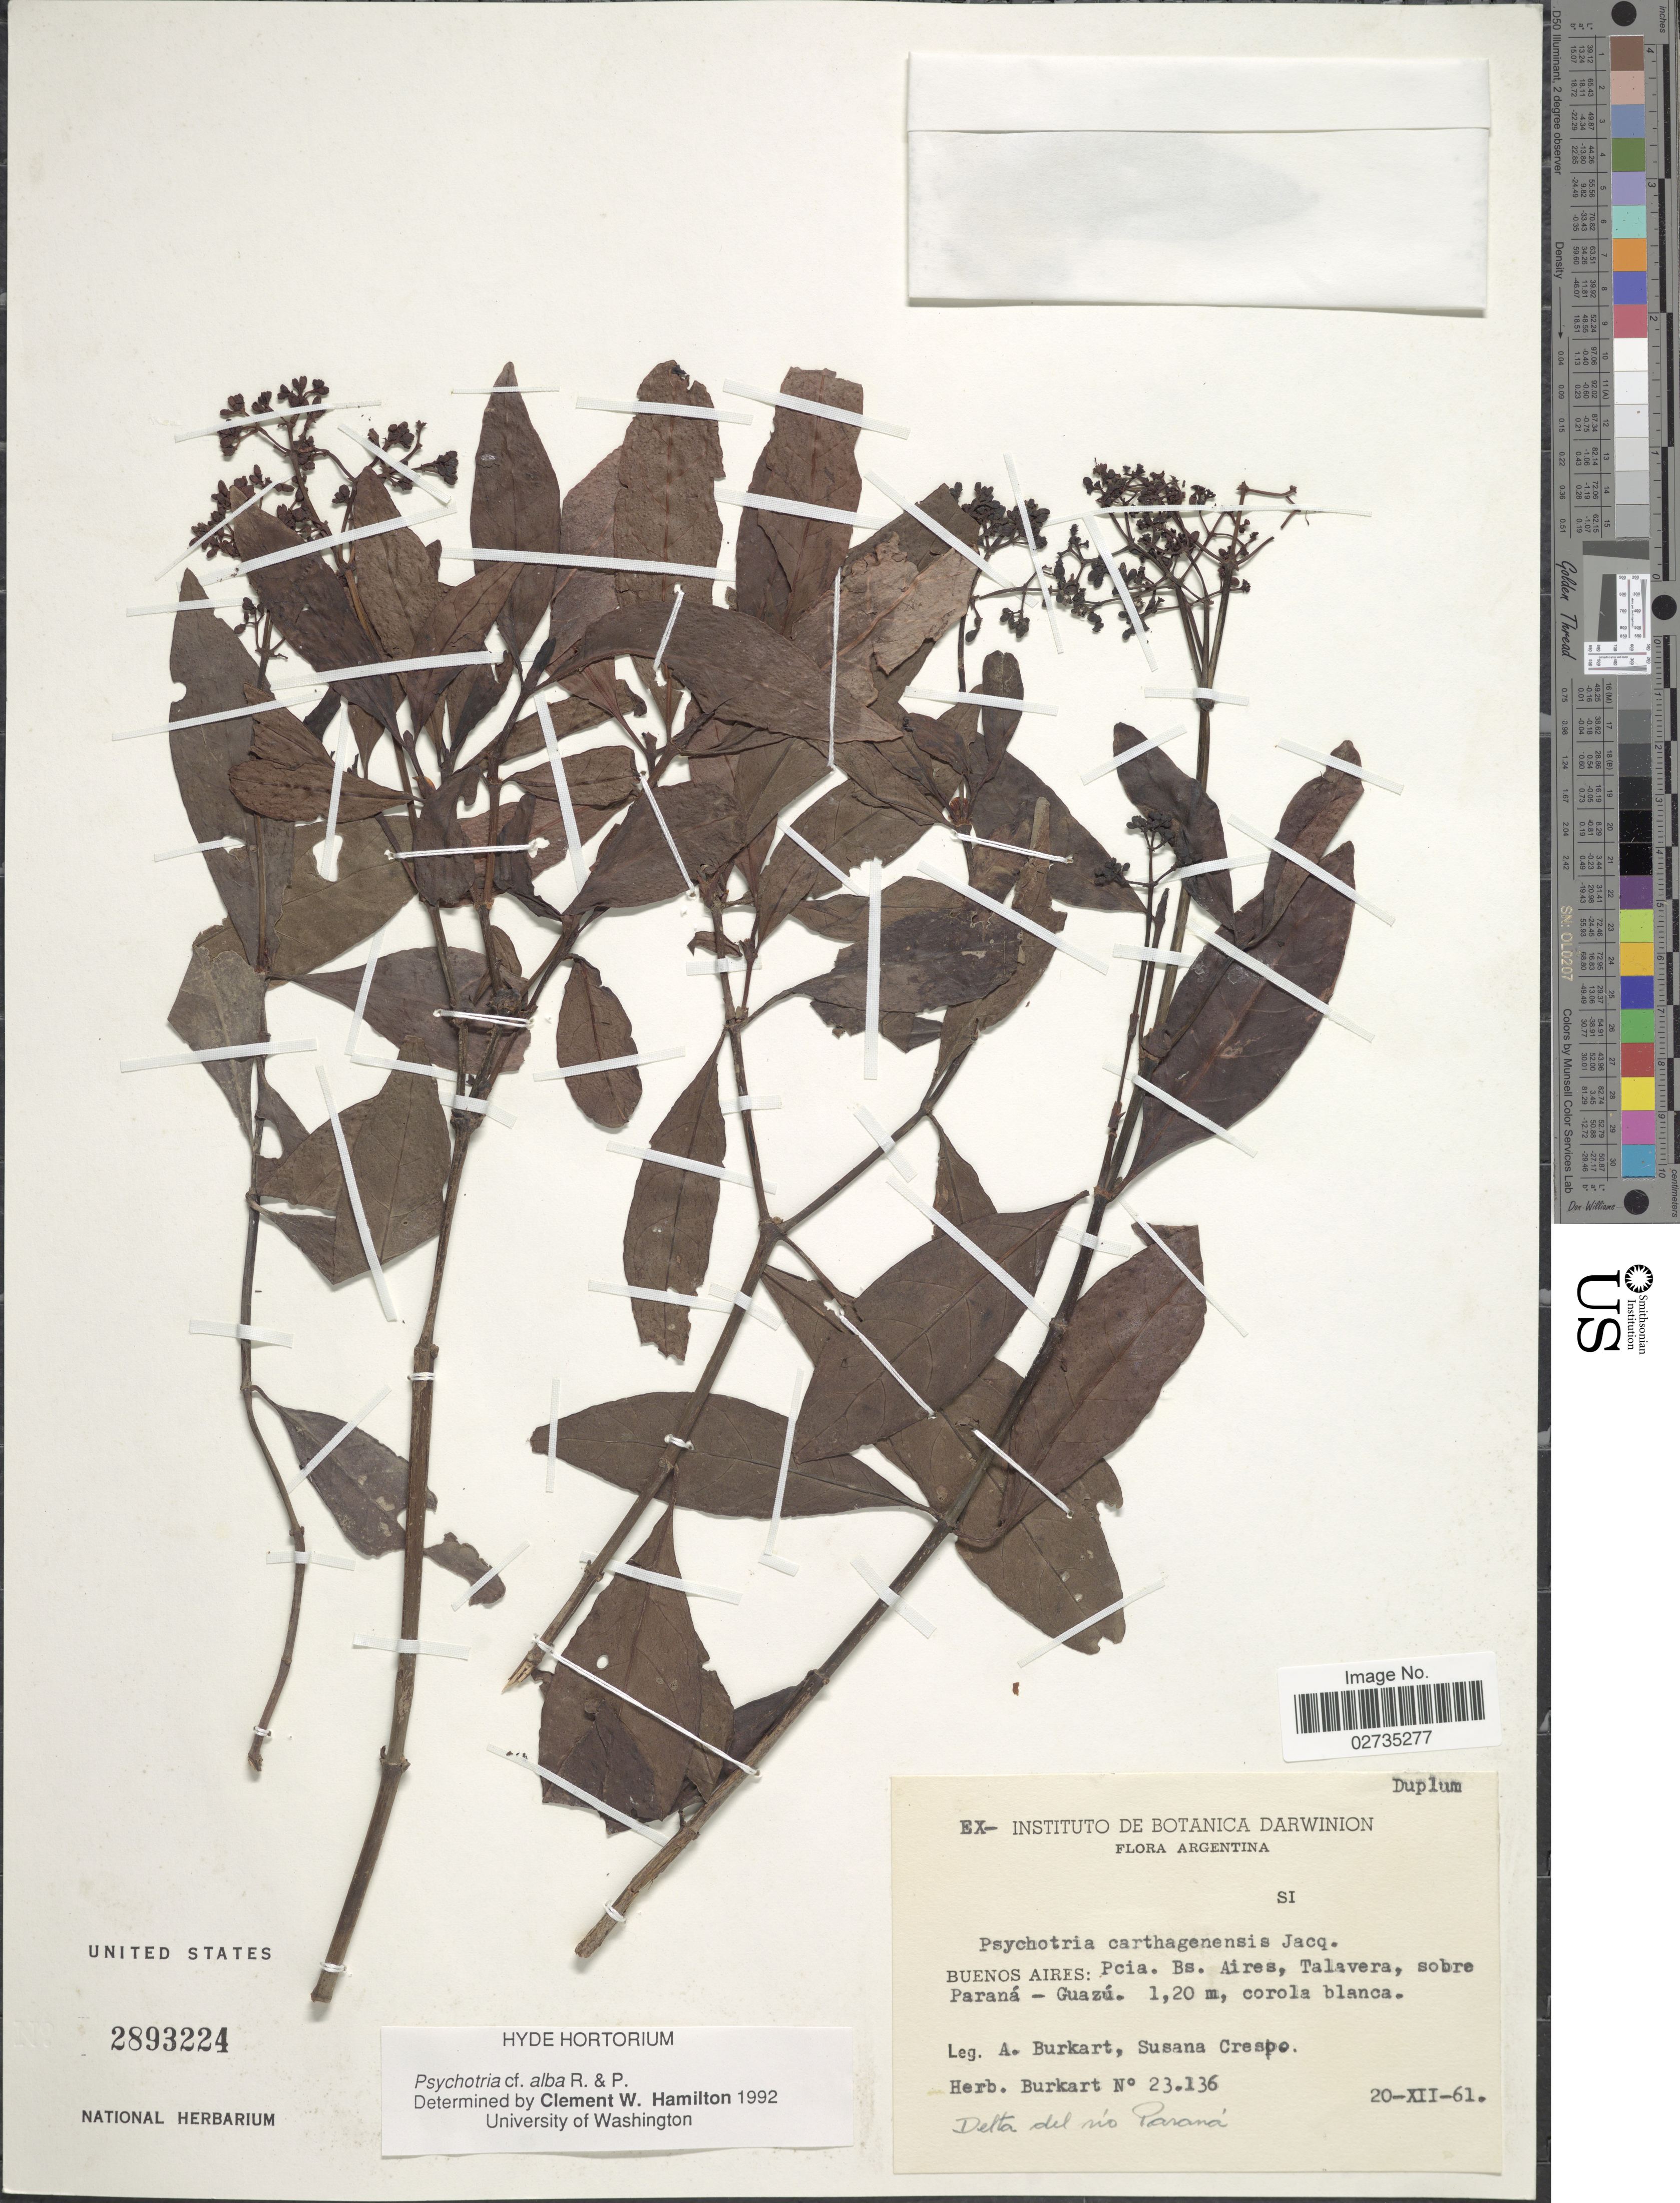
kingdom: Plantae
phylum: Tracheophyta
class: Magnoliopsida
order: Gentianales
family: Rubiaceae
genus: Psychotria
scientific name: Psychotria alba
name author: Ruiz & Pav.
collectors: A. E. Burkart & S. Crespo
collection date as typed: Transcribed d/m/y: 20/12/61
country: Argentina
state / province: Buenos Aires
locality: Buenos Aires: Pcia. Bs Aires, Talavera, sobre Parana - Guazu, Delta del no Parana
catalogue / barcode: US 2893224